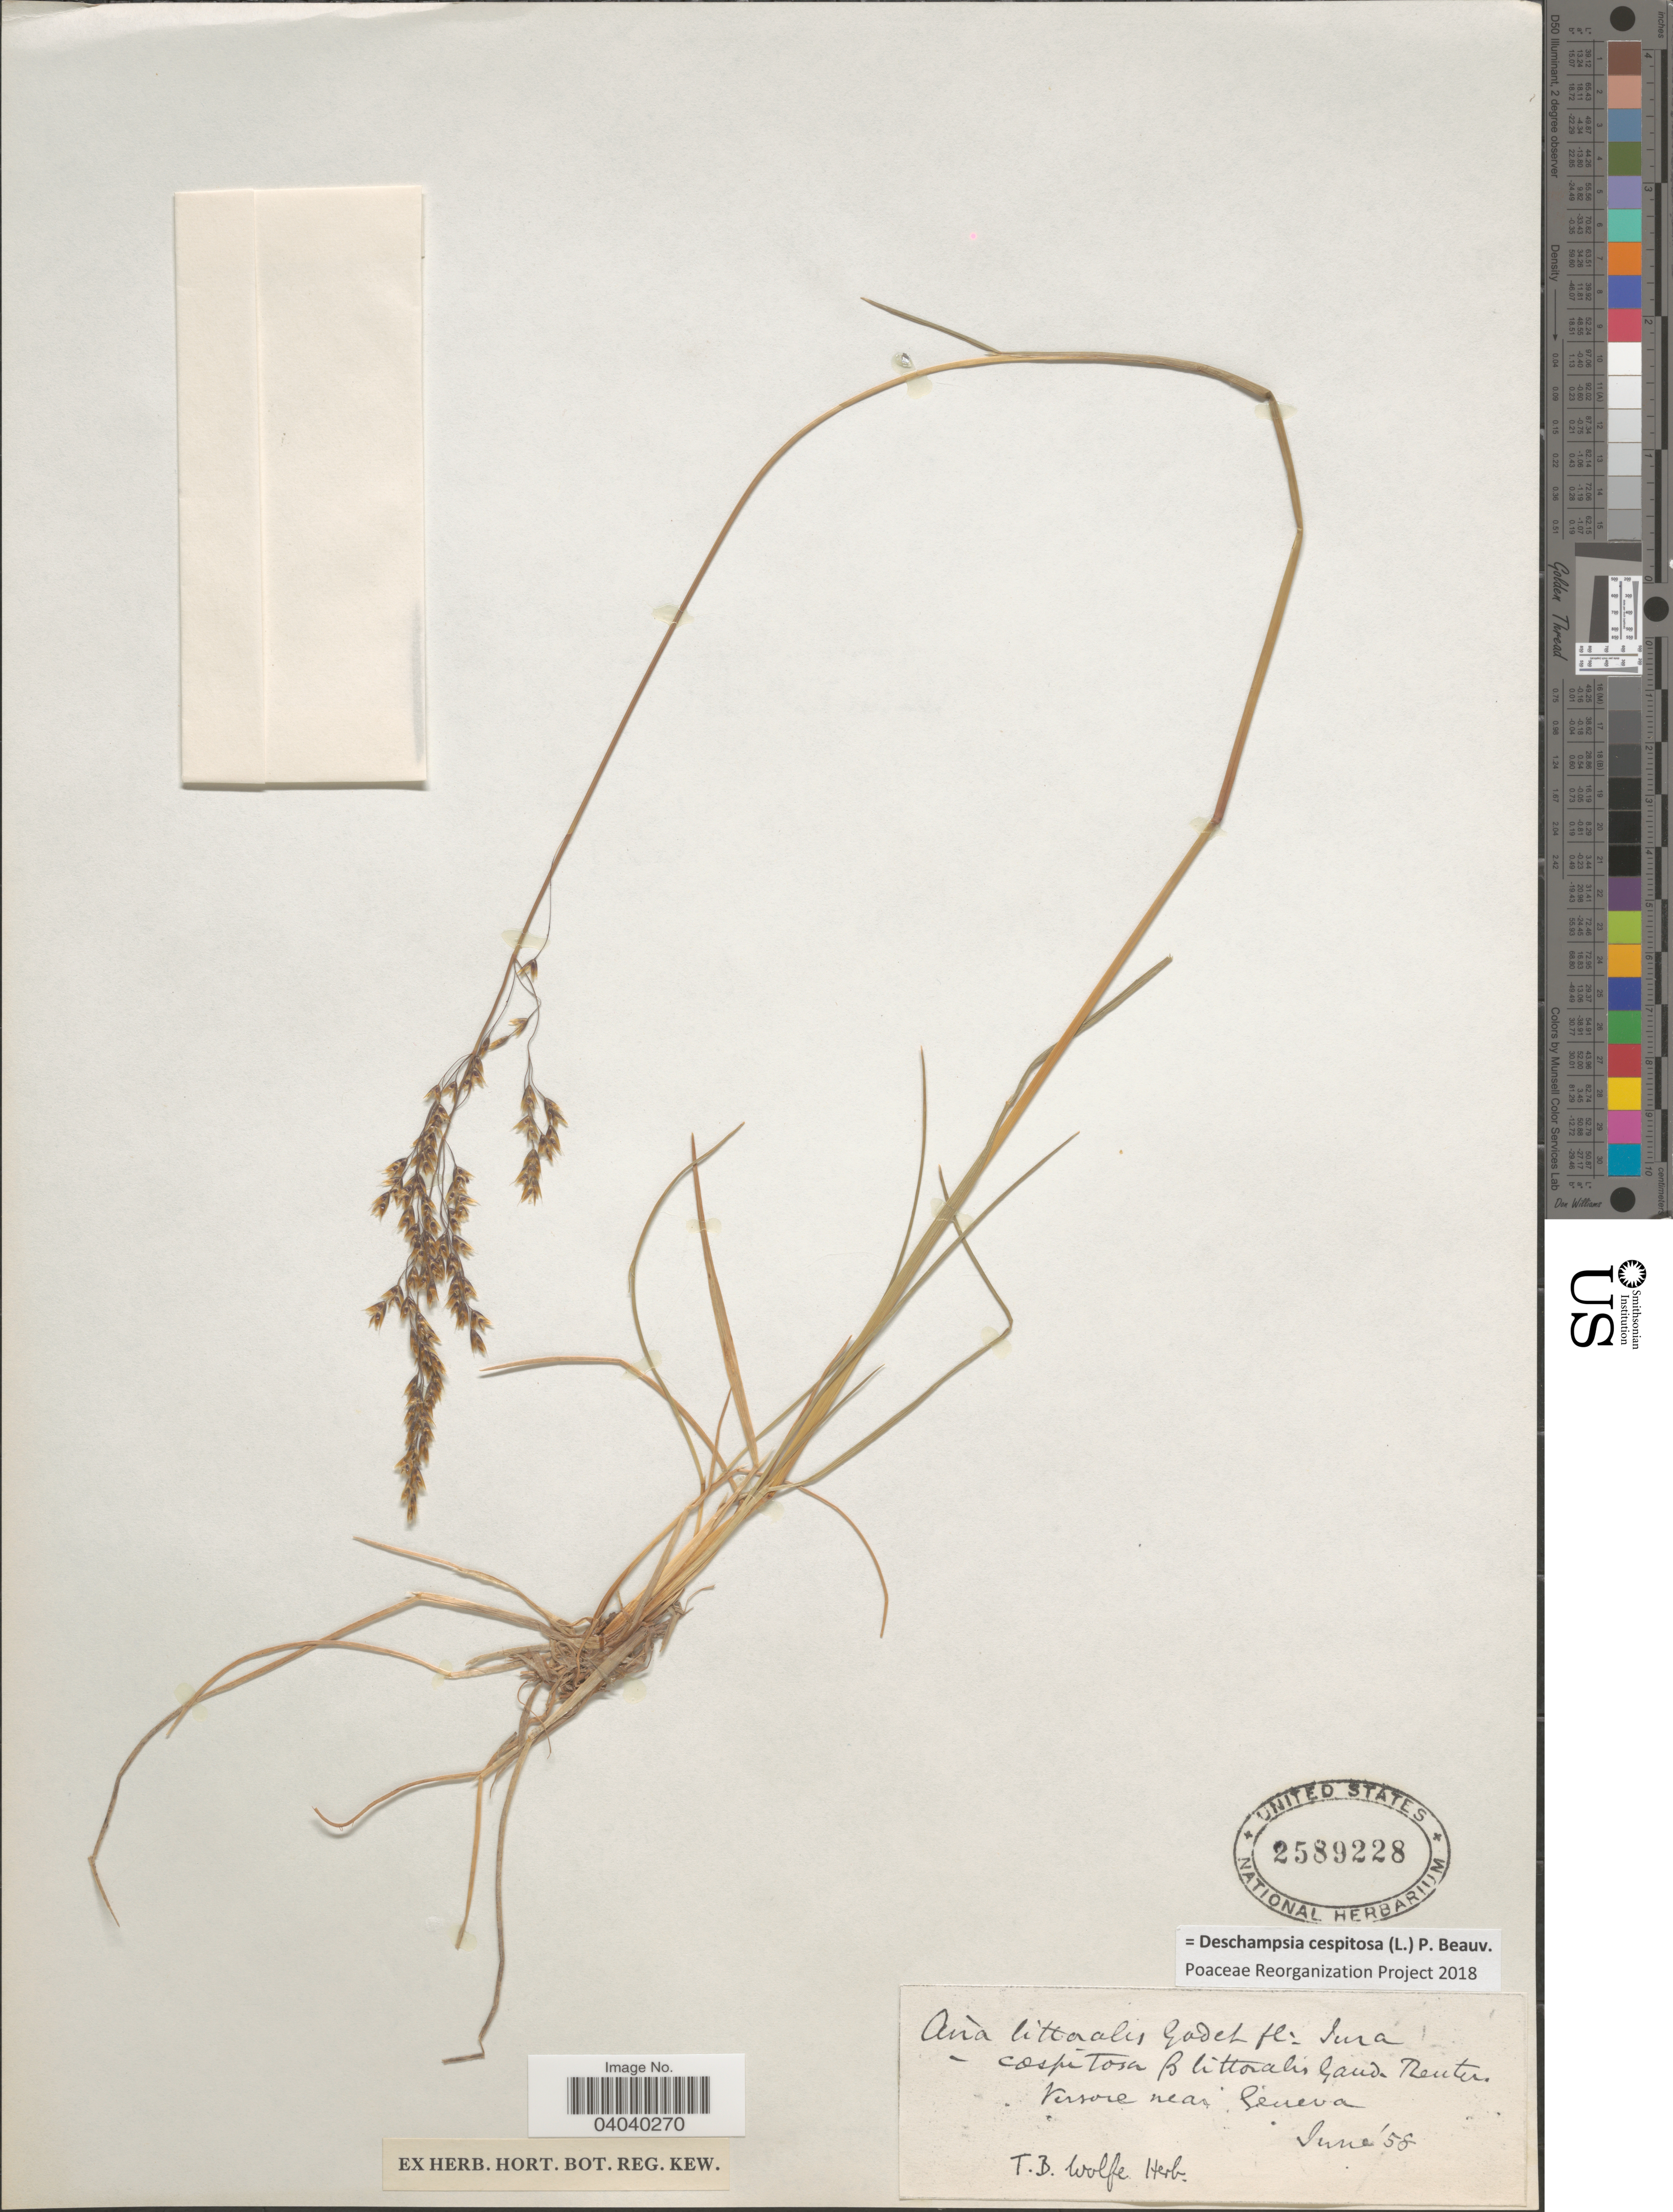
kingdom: Plantae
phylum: Tracheophyta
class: Liliopsida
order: Poales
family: Poaceae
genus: Deschampsia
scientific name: Deschampsia cespitosa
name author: (L.) P. Beauv.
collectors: Ex Herb. T. B. Wolfe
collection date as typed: Transcribed d/m/y: /6/58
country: Switzerland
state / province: Genève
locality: Versace near Geneva.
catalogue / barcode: US 2589228